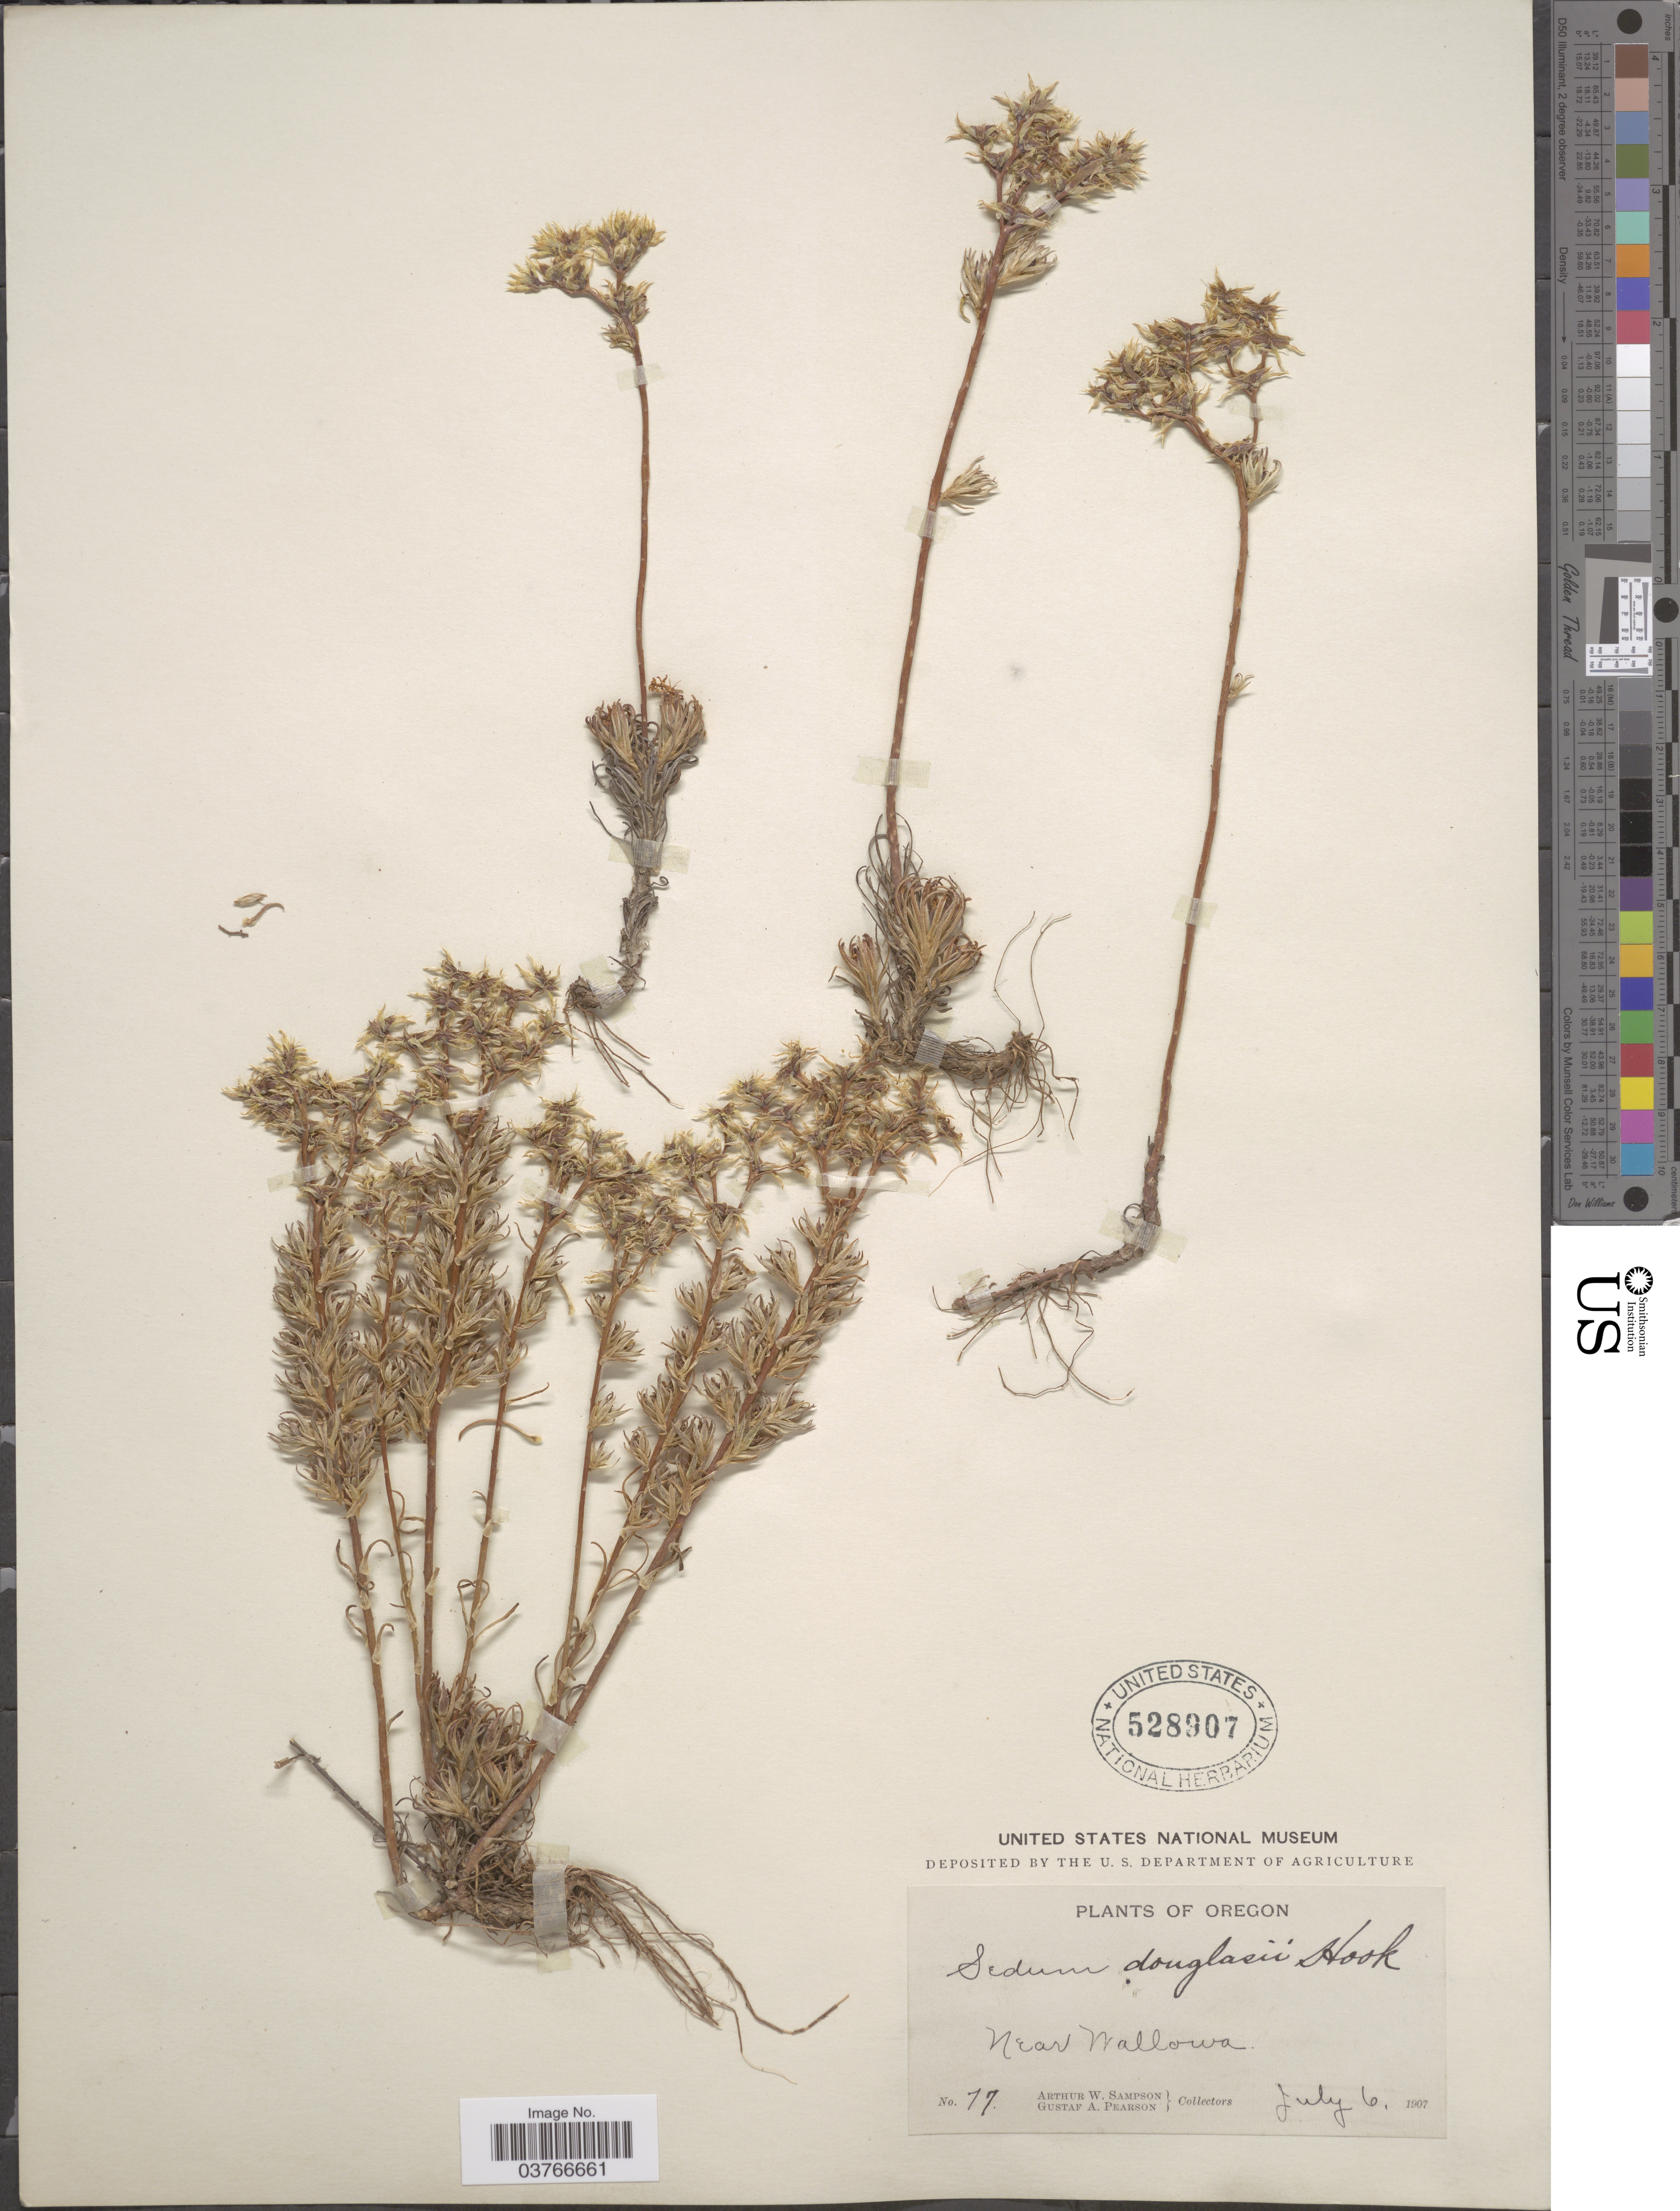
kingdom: Plantae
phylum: Tracheophyta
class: Magnoliopsida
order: Saxifragales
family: Crassulaceae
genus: Sedum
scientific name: Sedum stenopetalum var. stenopetalum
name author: Pursh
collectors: A. Sampson & G. Pearson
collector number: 77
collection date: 1907-07-06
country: United States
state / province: Oregon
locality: Near Wallowa.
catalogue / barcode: US 528907